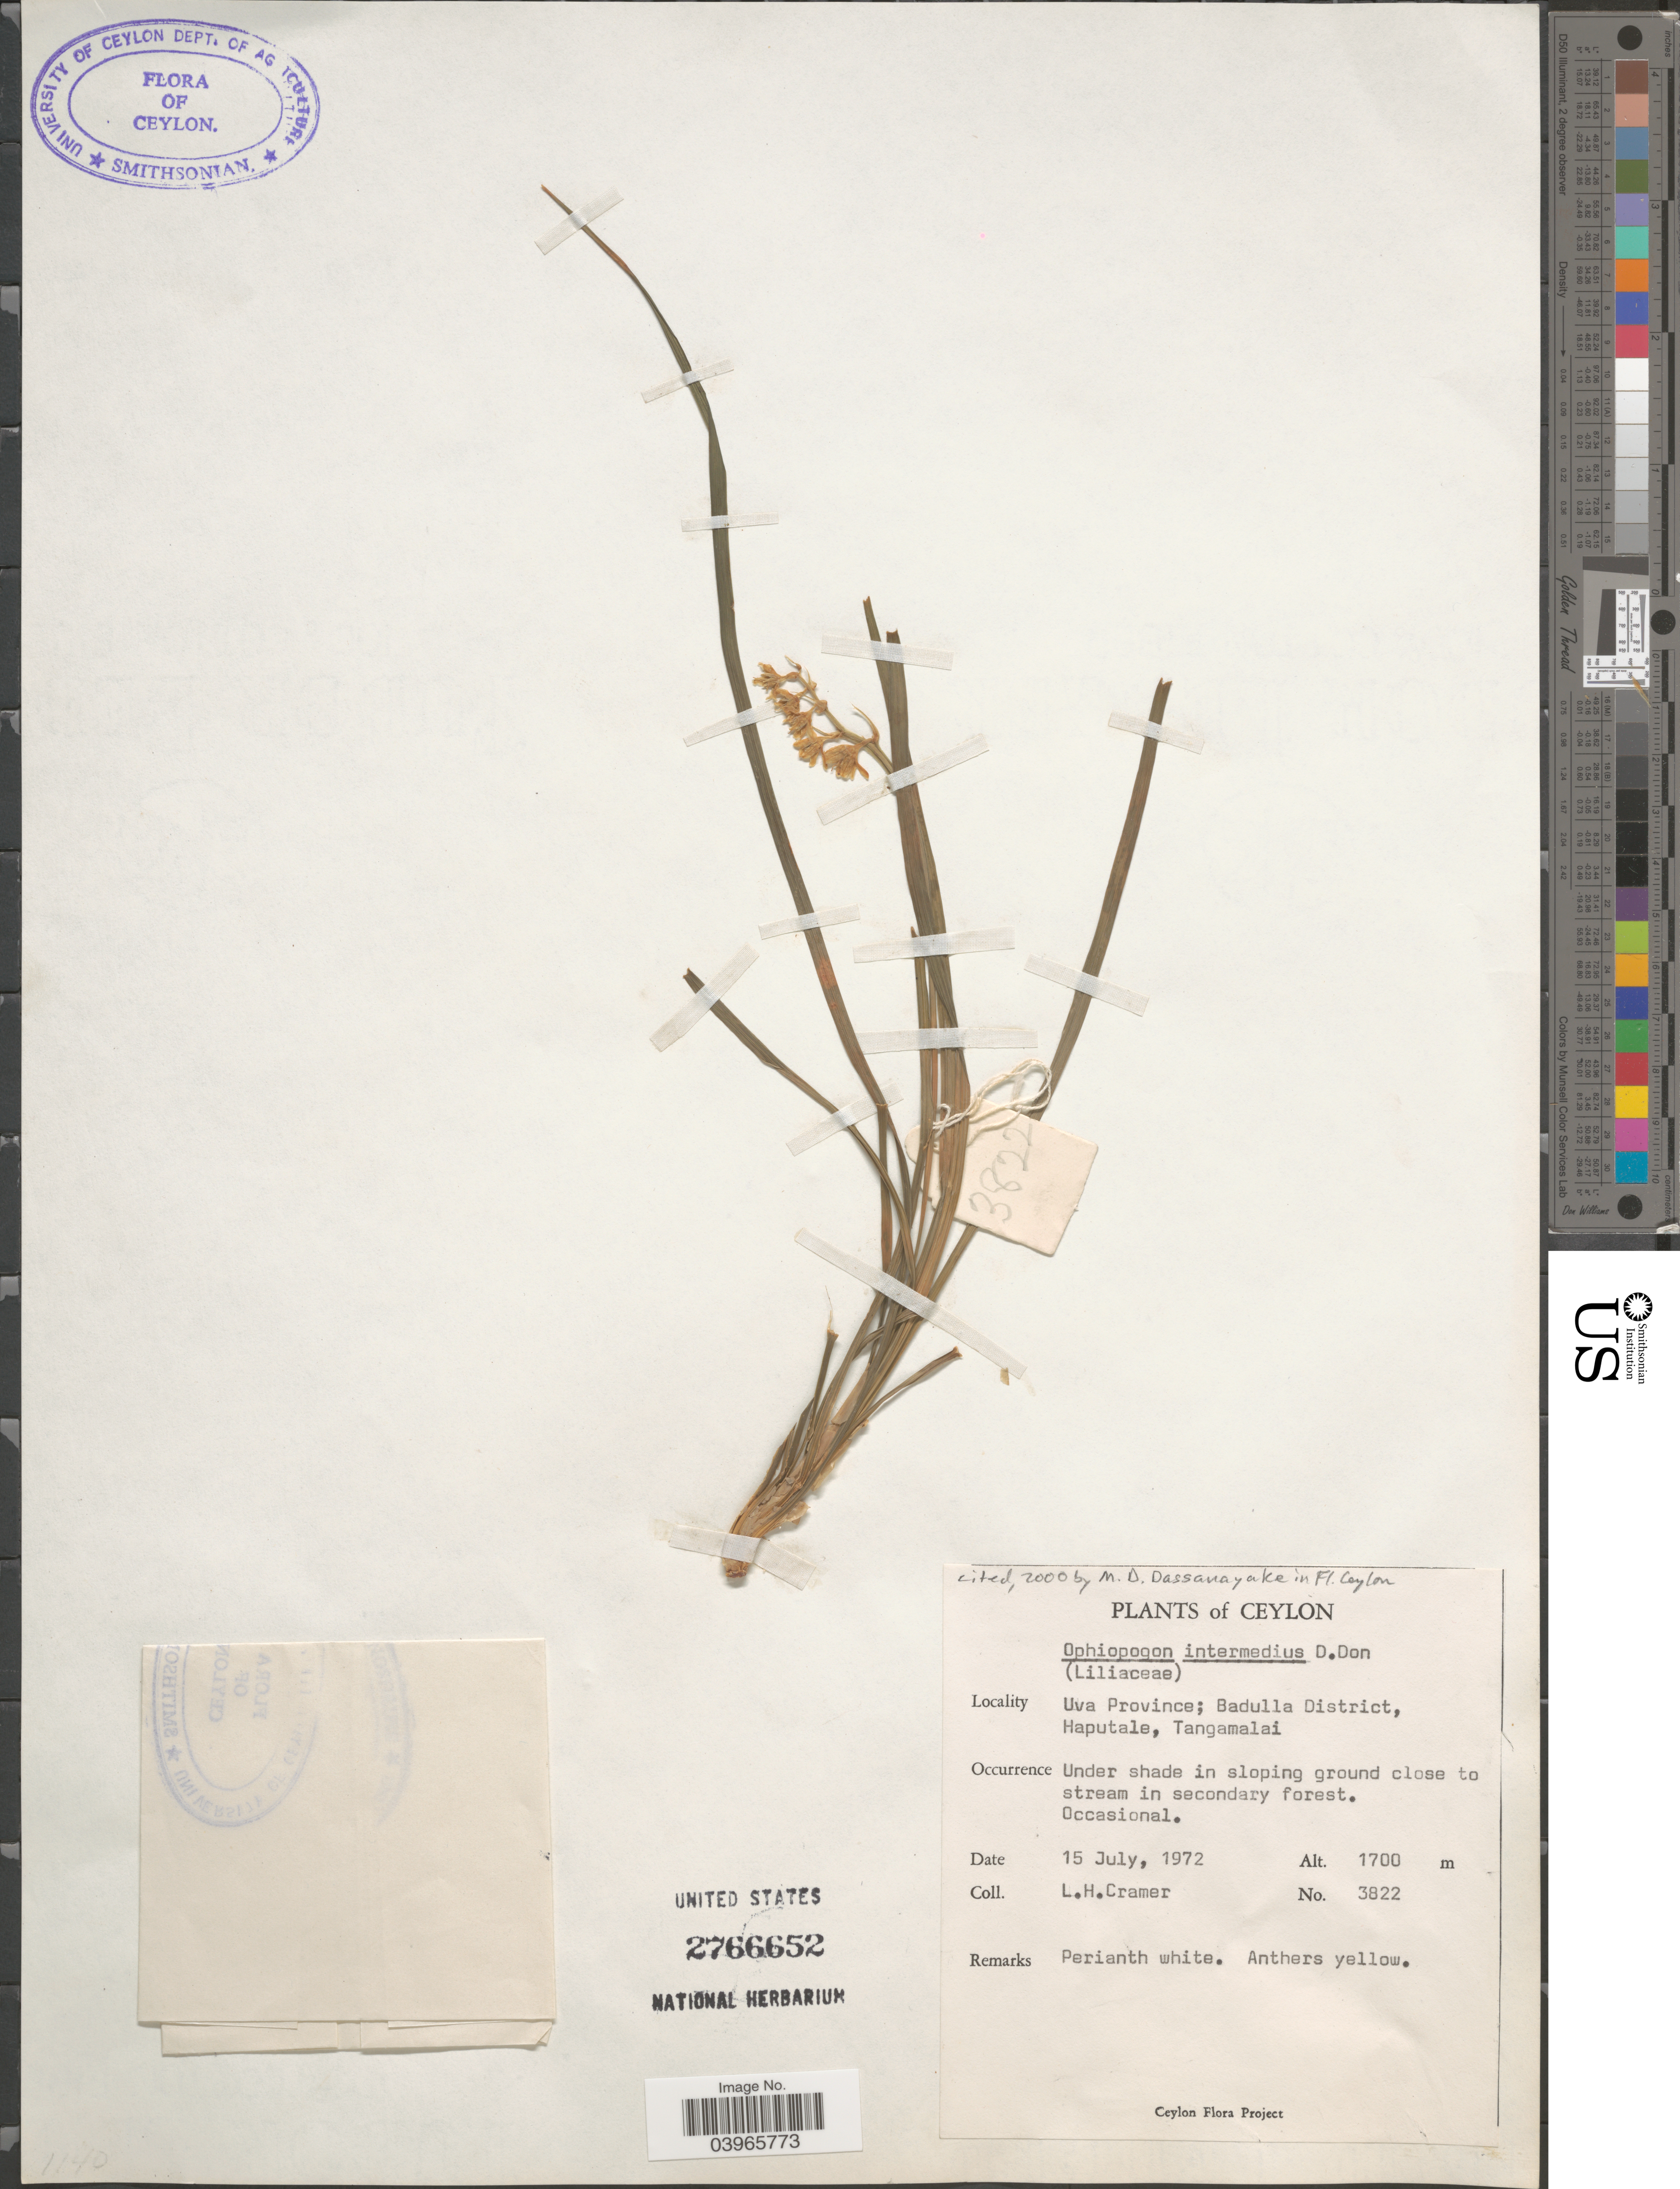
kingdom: Plantae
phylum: Tracheophyta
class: Liliopsida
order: Asparagales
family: Asparagaceae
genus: Ophiopogon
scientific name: Ophiopogon intermedius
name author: D. Don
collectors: L. H. Cramer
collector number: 3822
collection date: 1972-07-15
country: Sri Lanka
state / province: Uva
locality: Ceylon. Badulla District, Haputale, Tangamalai.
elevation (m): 1700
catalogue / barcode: US 2766652